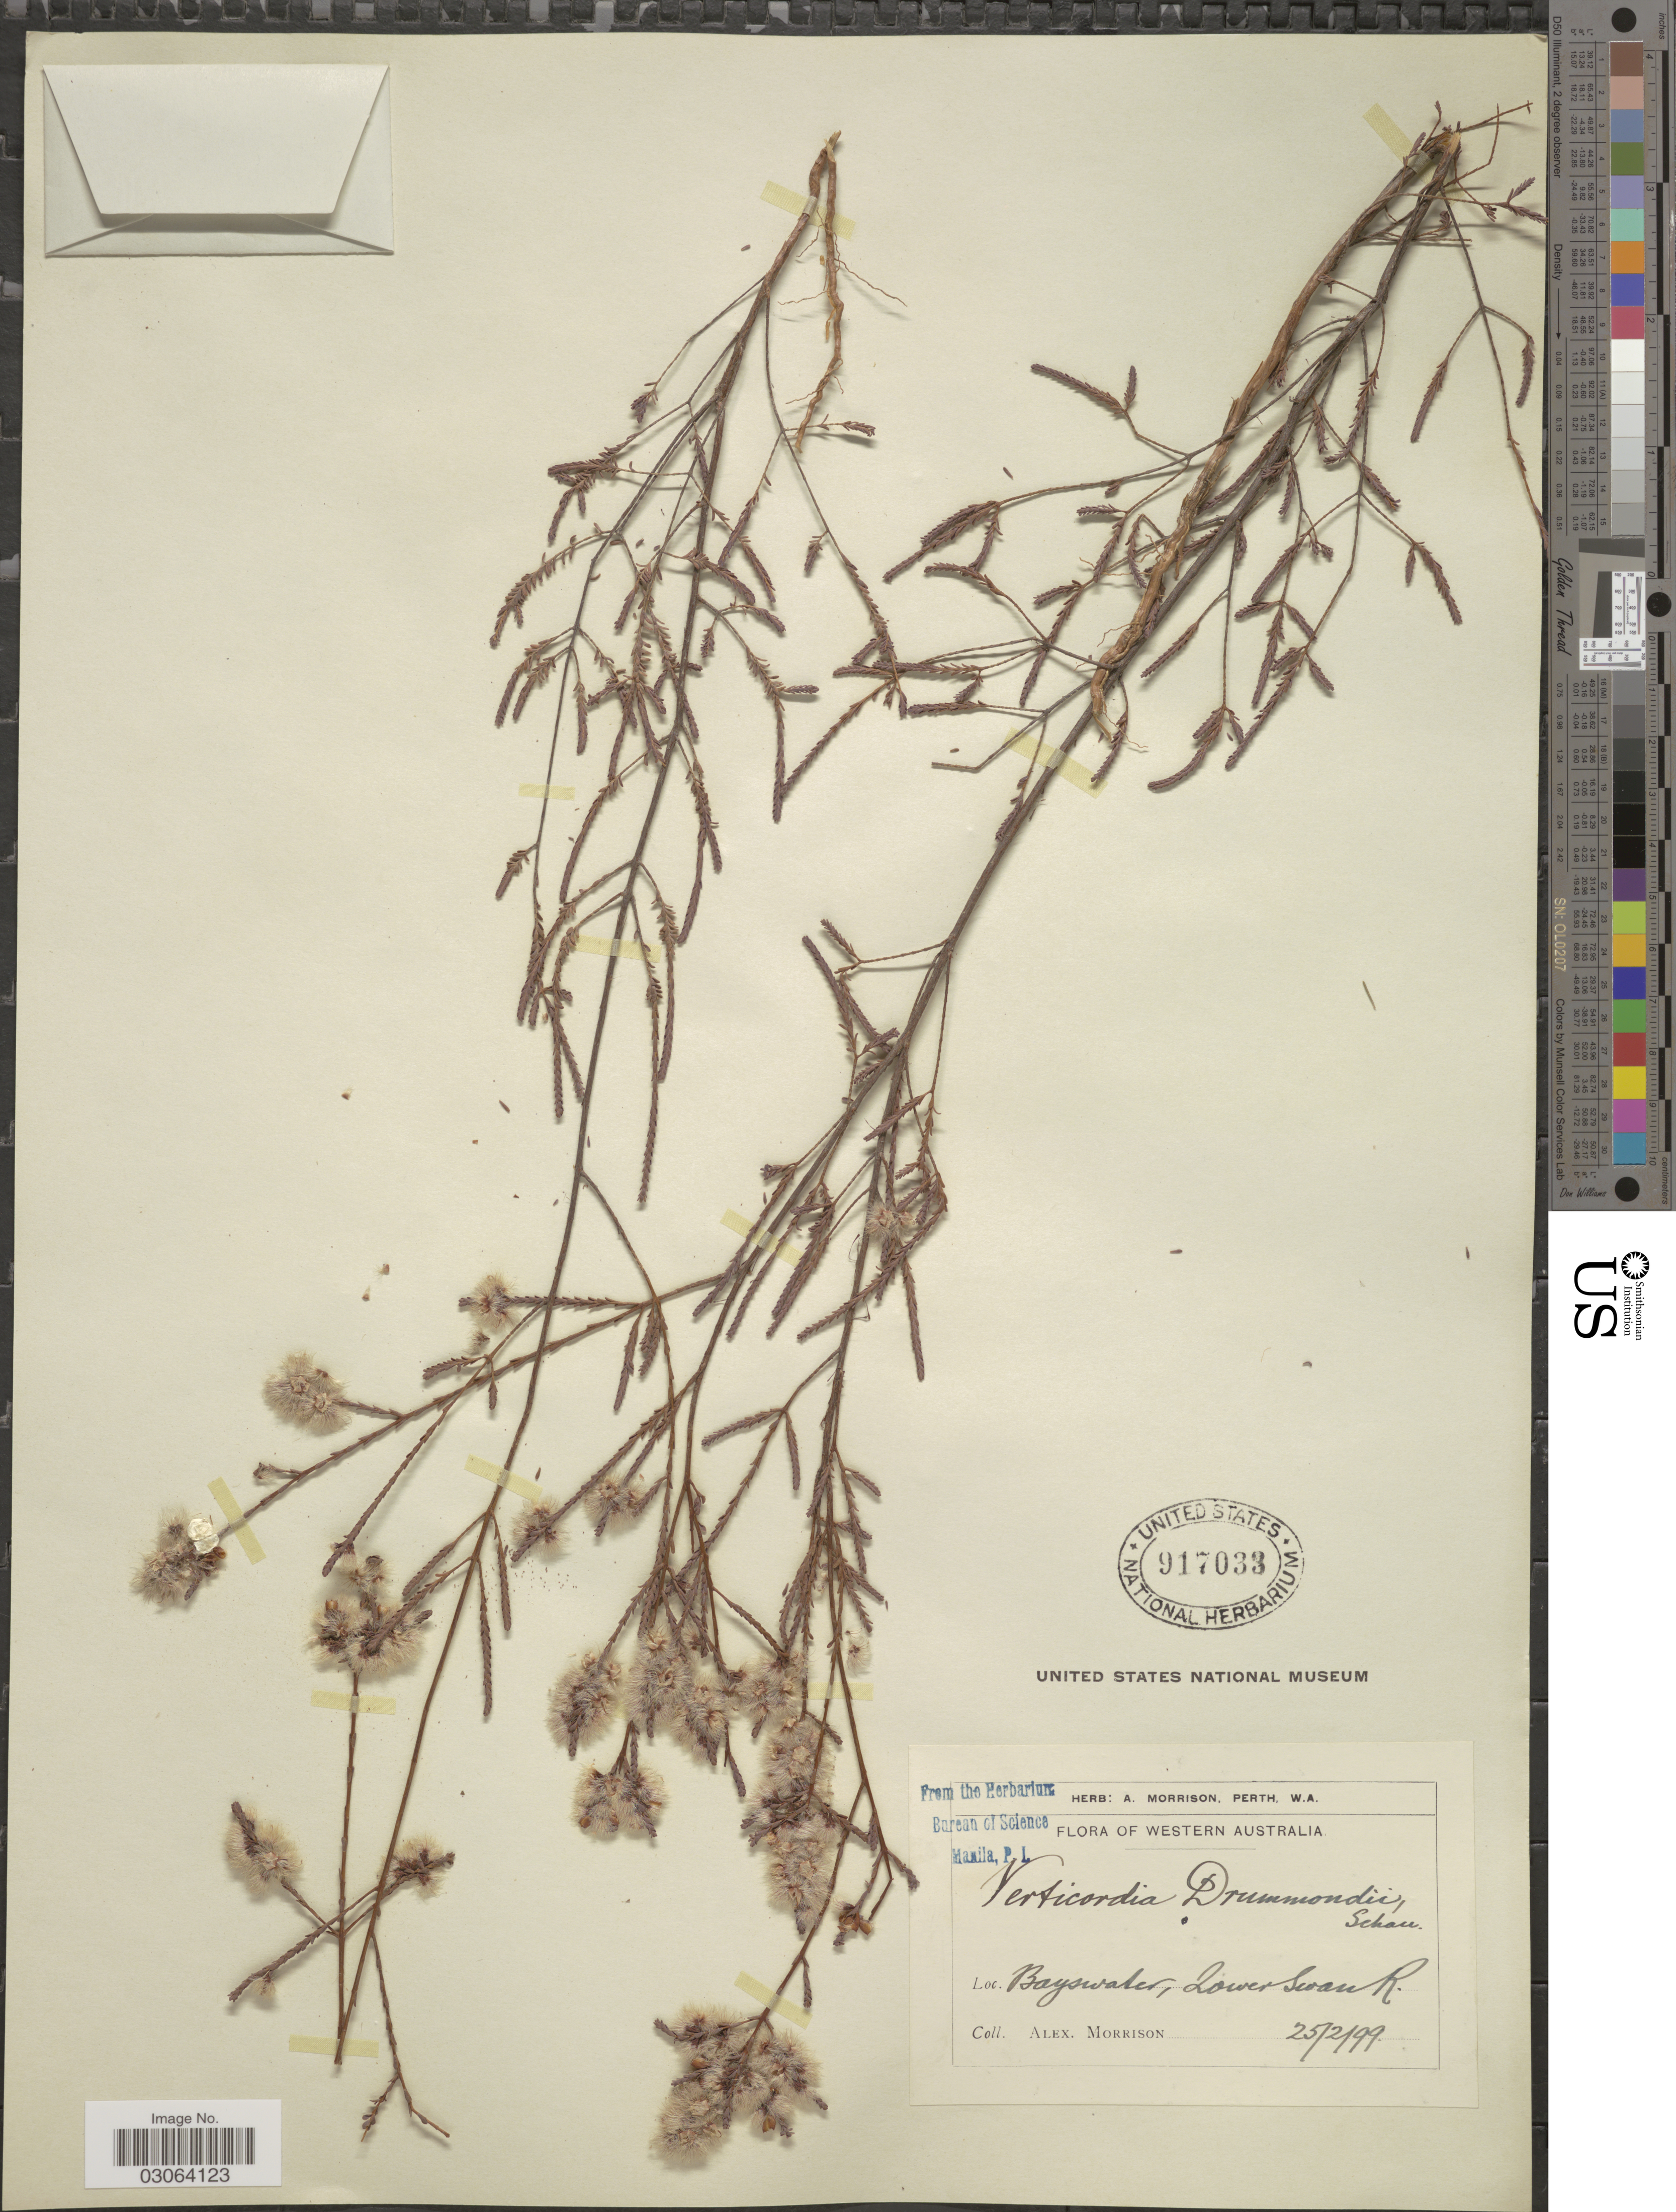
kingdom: Plantae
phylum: Tracheophyta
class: Magnoliopsida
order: Myrtales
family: Myrtaceae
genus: Verticordia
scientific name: Verticordia drummondii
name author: Schauer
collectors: A. Morrison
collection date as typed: Transcribed d/m/y: 25/2/99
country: Australia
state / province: Western Australia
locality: Bayswater, Lower Swan R.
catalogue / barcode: US 917033